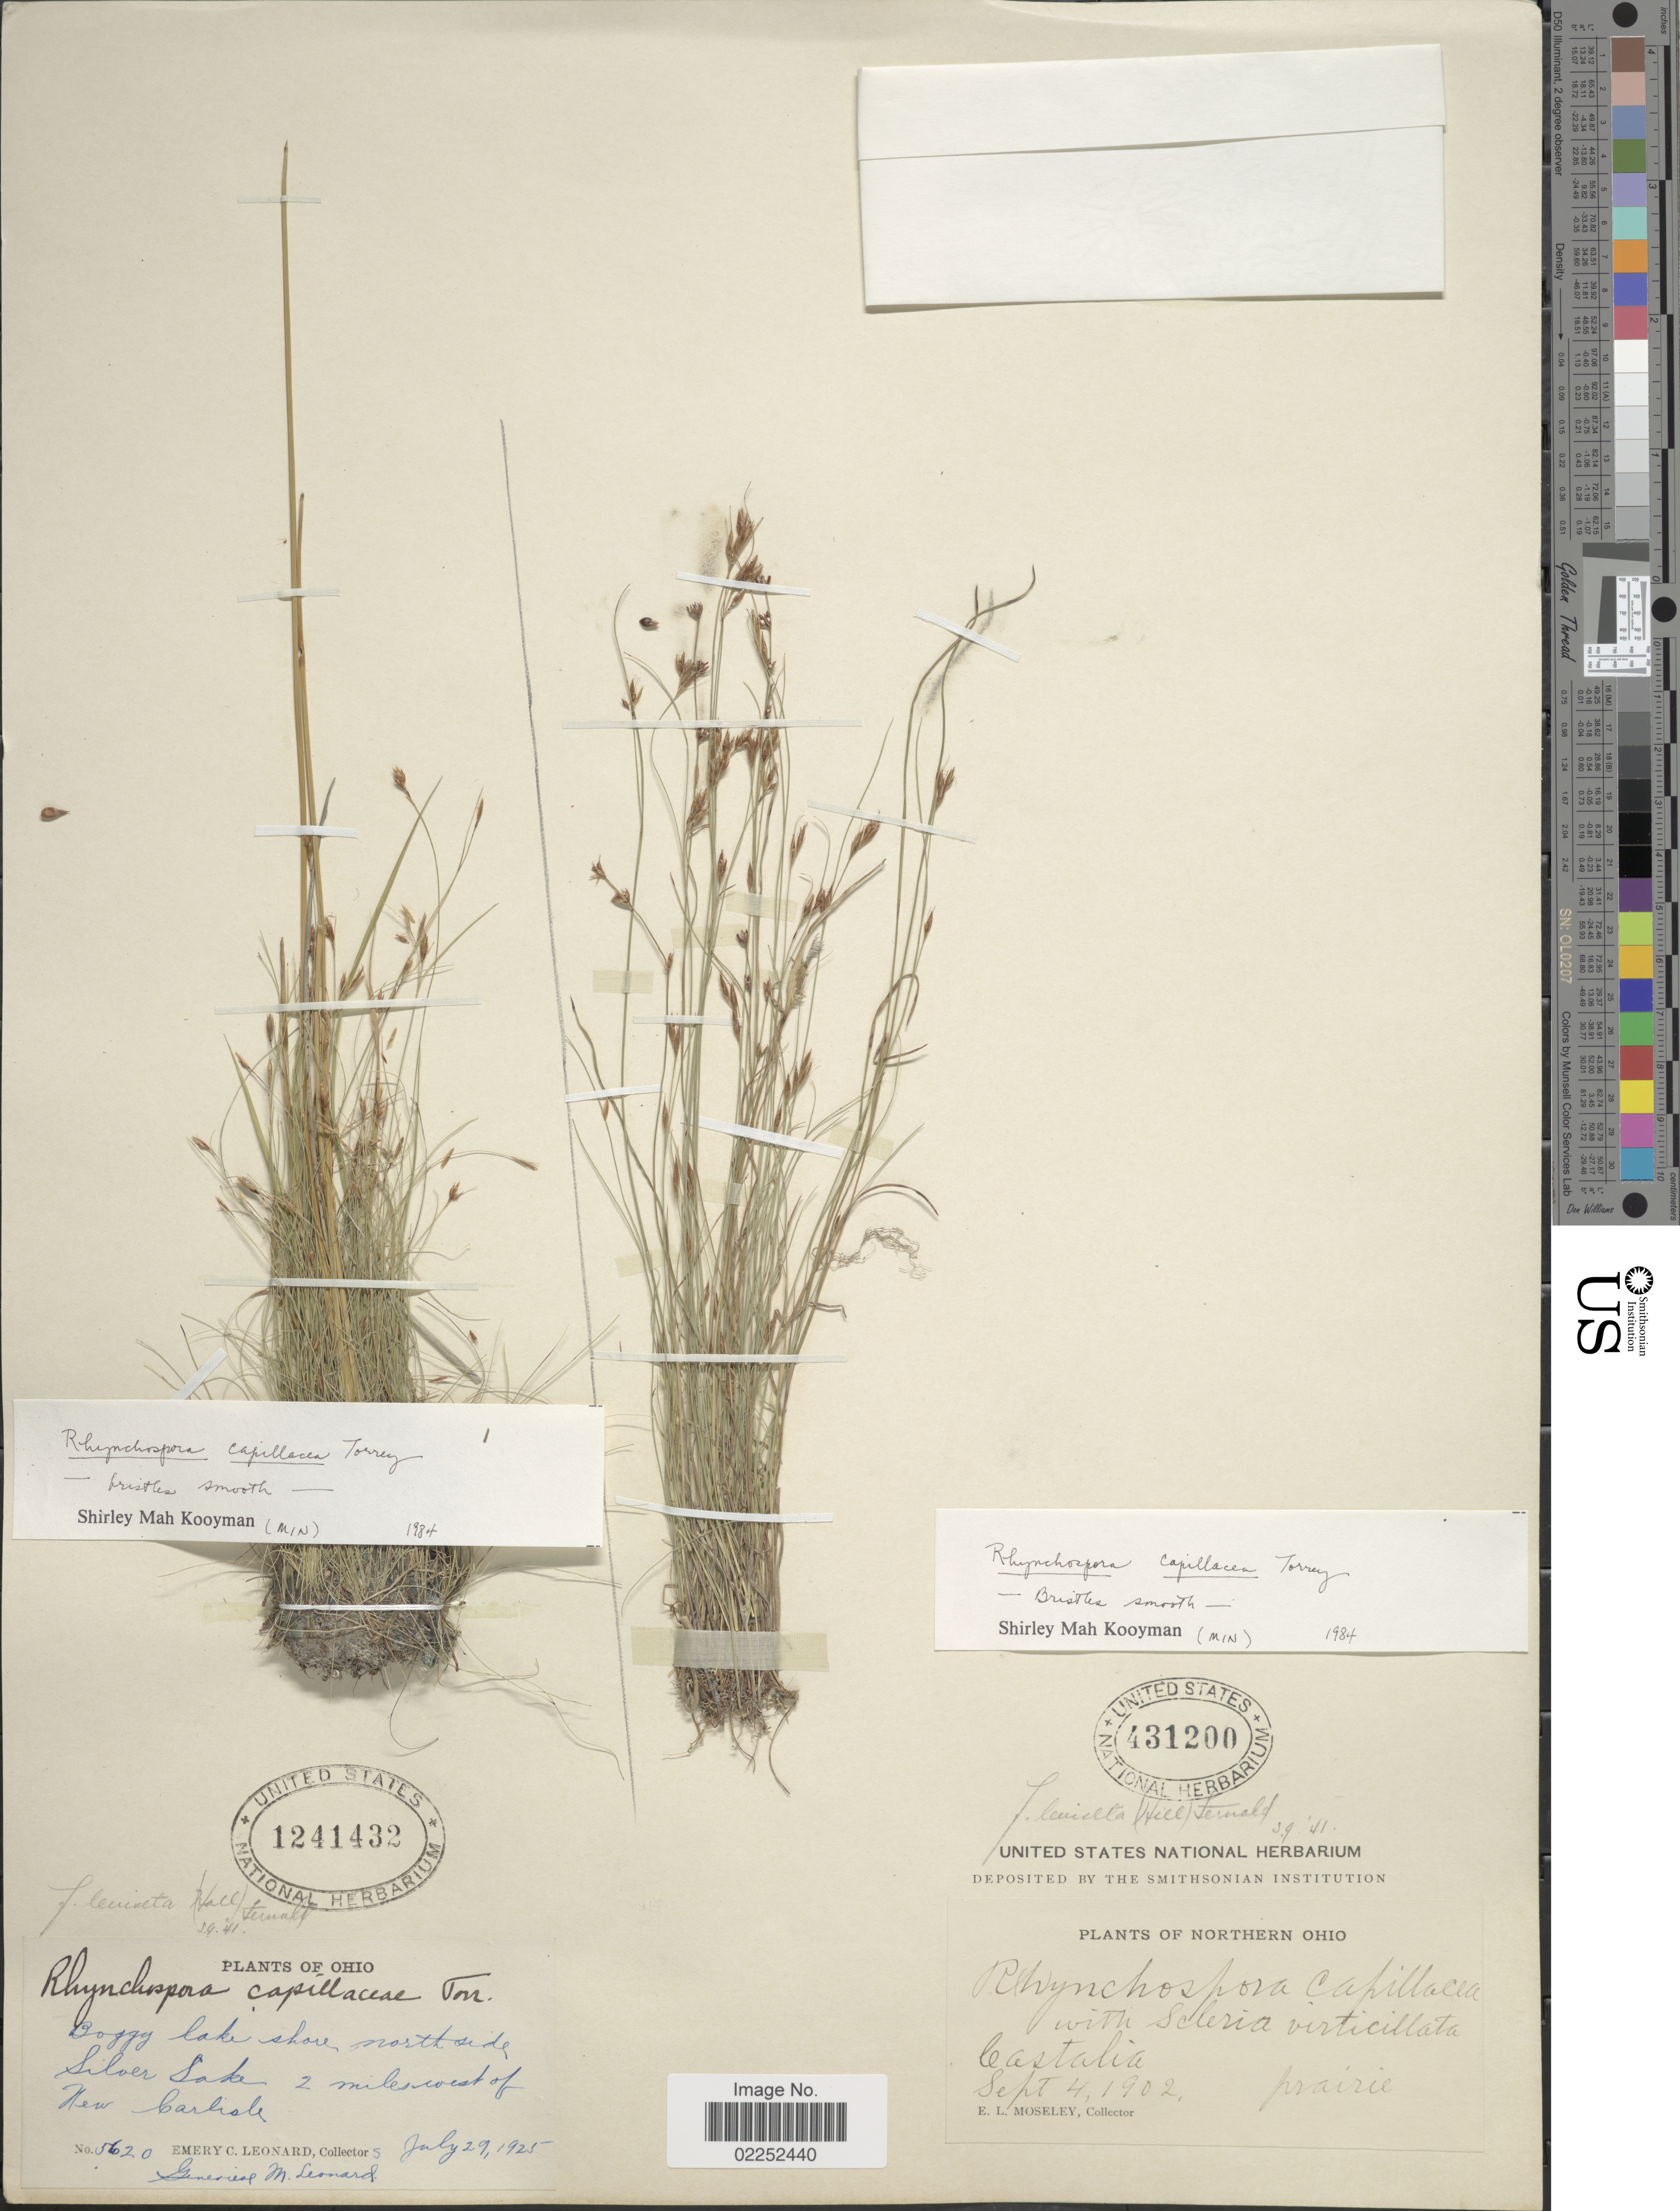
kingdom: Plantae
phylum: Tracheophyta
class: Liliopsida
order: Poales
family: Cyperaceae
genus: Rhynchospora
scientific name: Rhynchospora capillacea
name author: Torr.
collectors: E. C. Leonard & G. M. Leonard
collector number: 5620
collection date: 1925-07-29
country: United States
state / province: Ohio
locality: Boggy lake shore north side Silver Lake 2 miles west of New Carlisle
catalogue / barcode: US 1241432-2